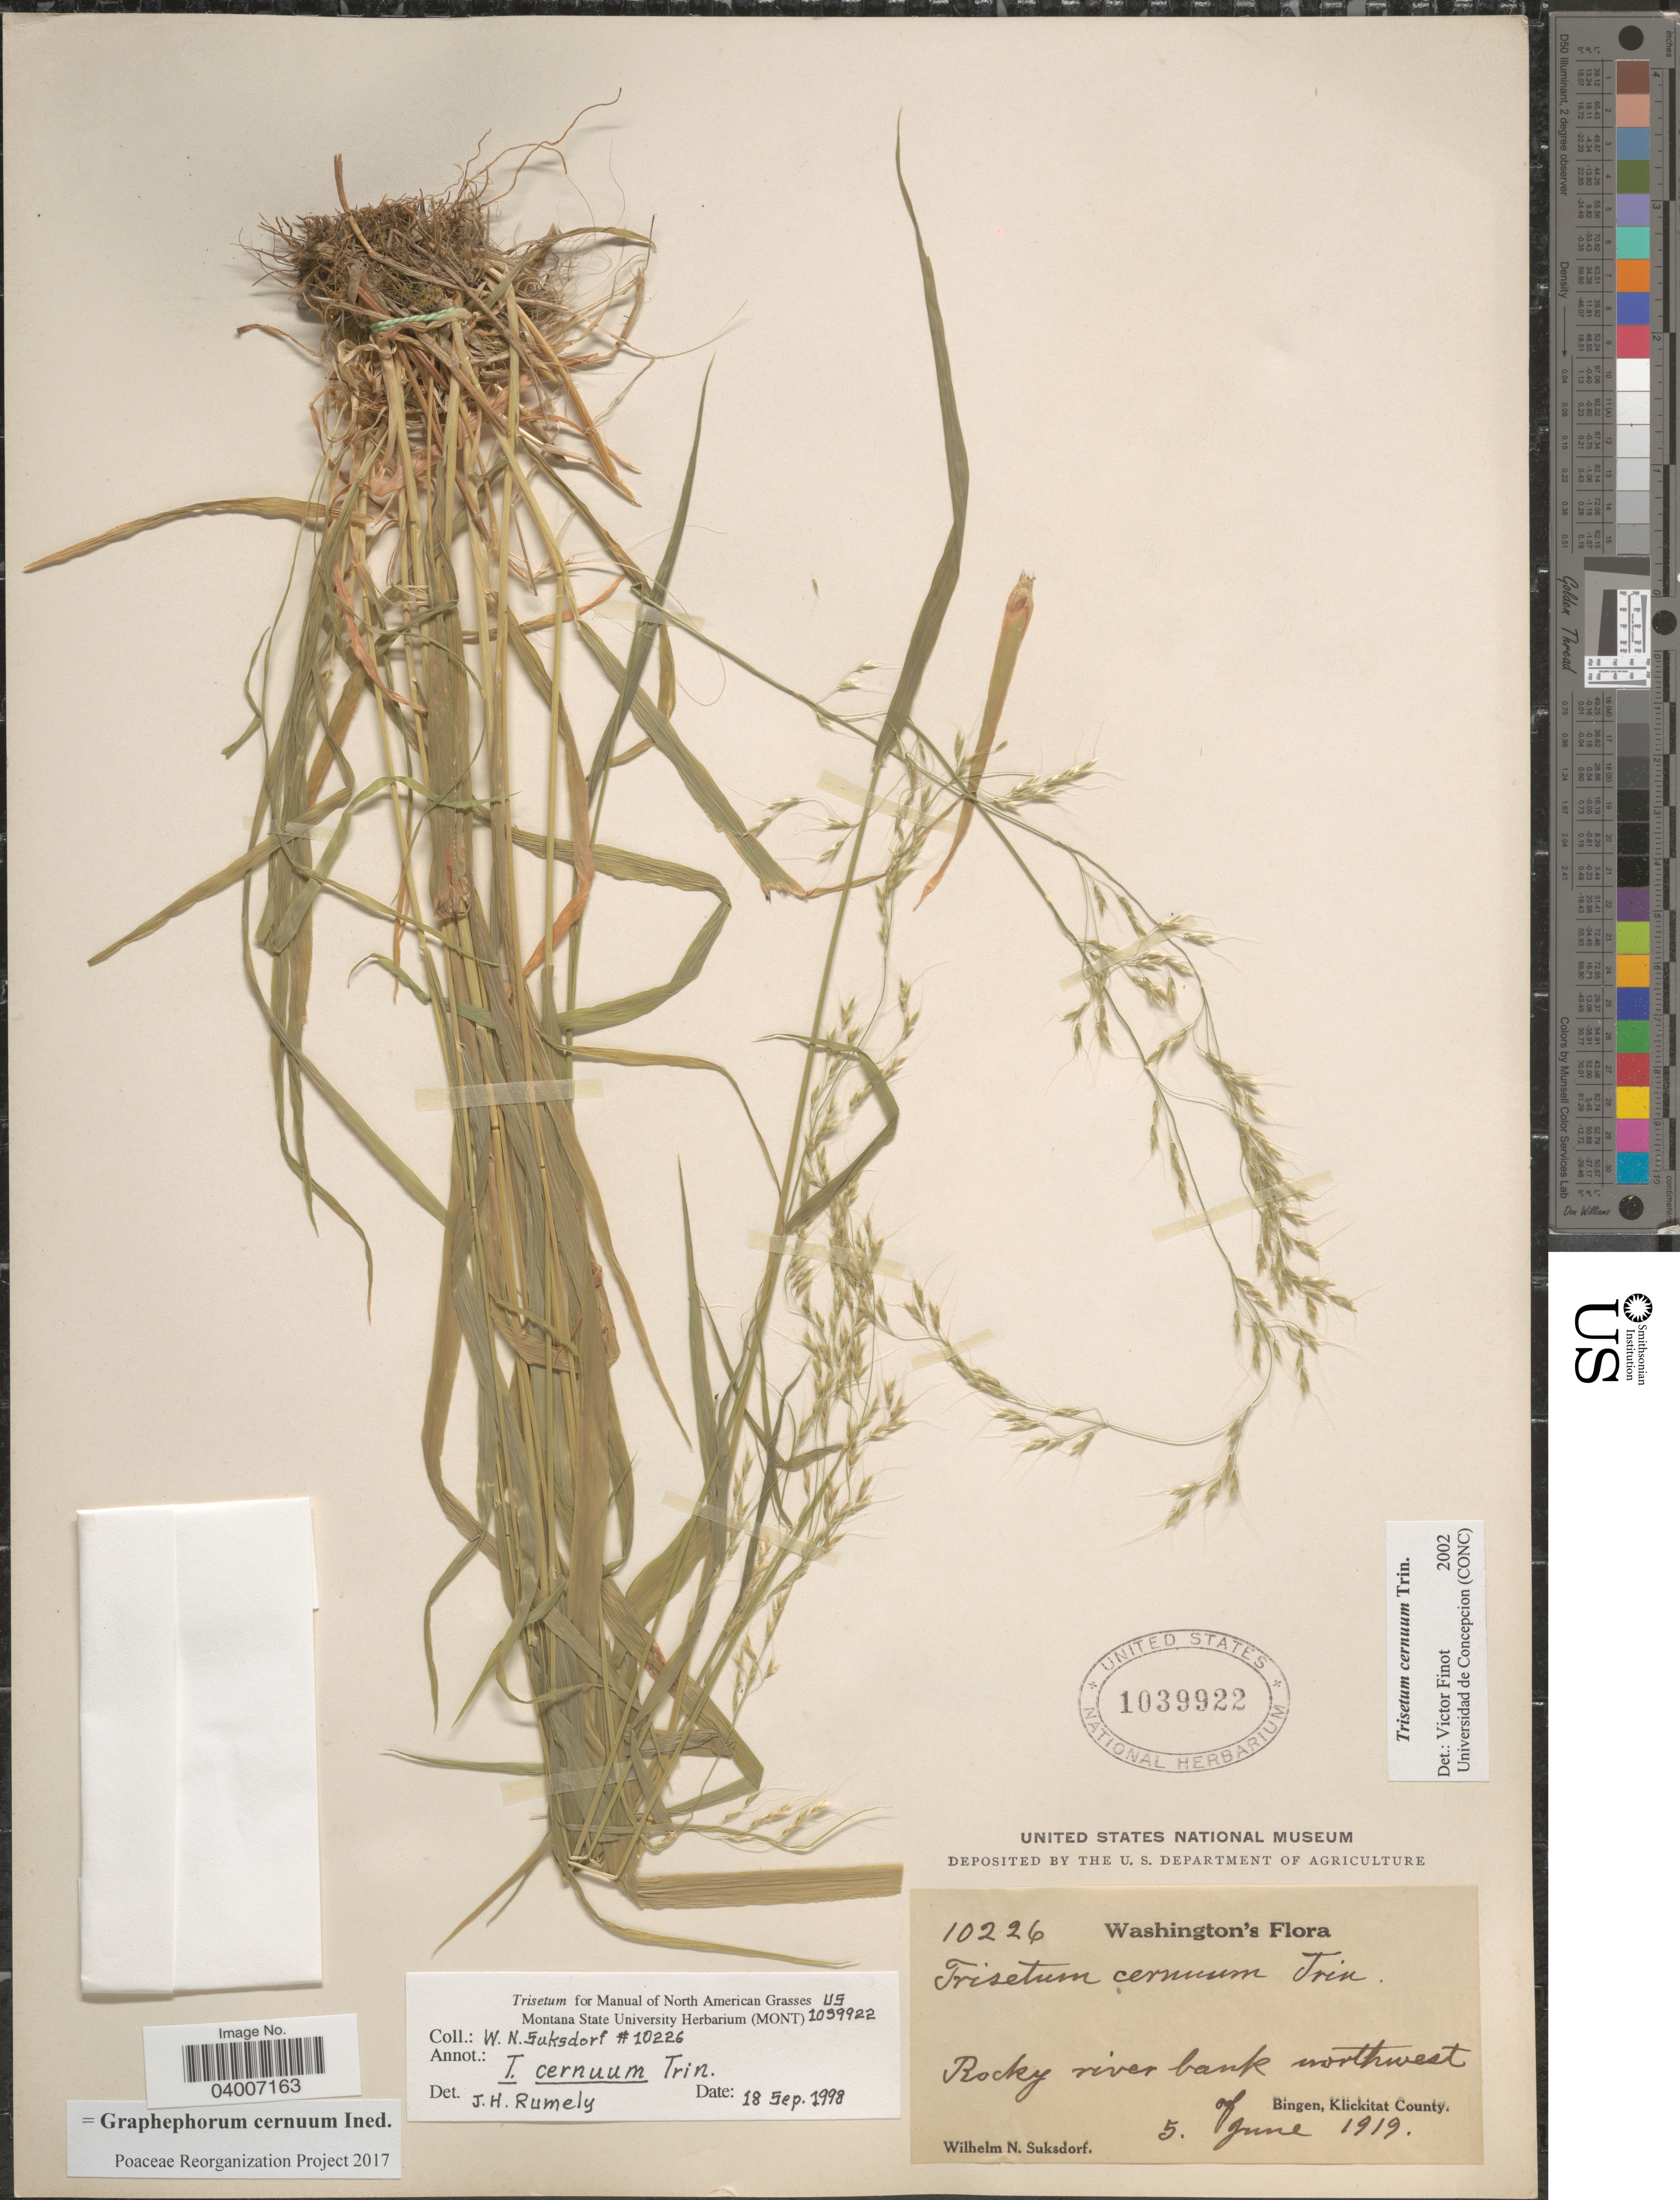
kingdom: Plantae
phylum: Tracheophyta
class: Liliopsida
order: Poales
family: Poaceae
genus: Graphephorum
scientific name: Graphephorum cernuum ined.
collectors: W. N. Suksdorf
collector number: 10226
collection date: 1919-06-05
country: United States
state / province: Washington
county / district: Klickitat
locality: Rocky river bank northwest of Bingen, Klickitat County.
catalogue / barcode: US 1039922